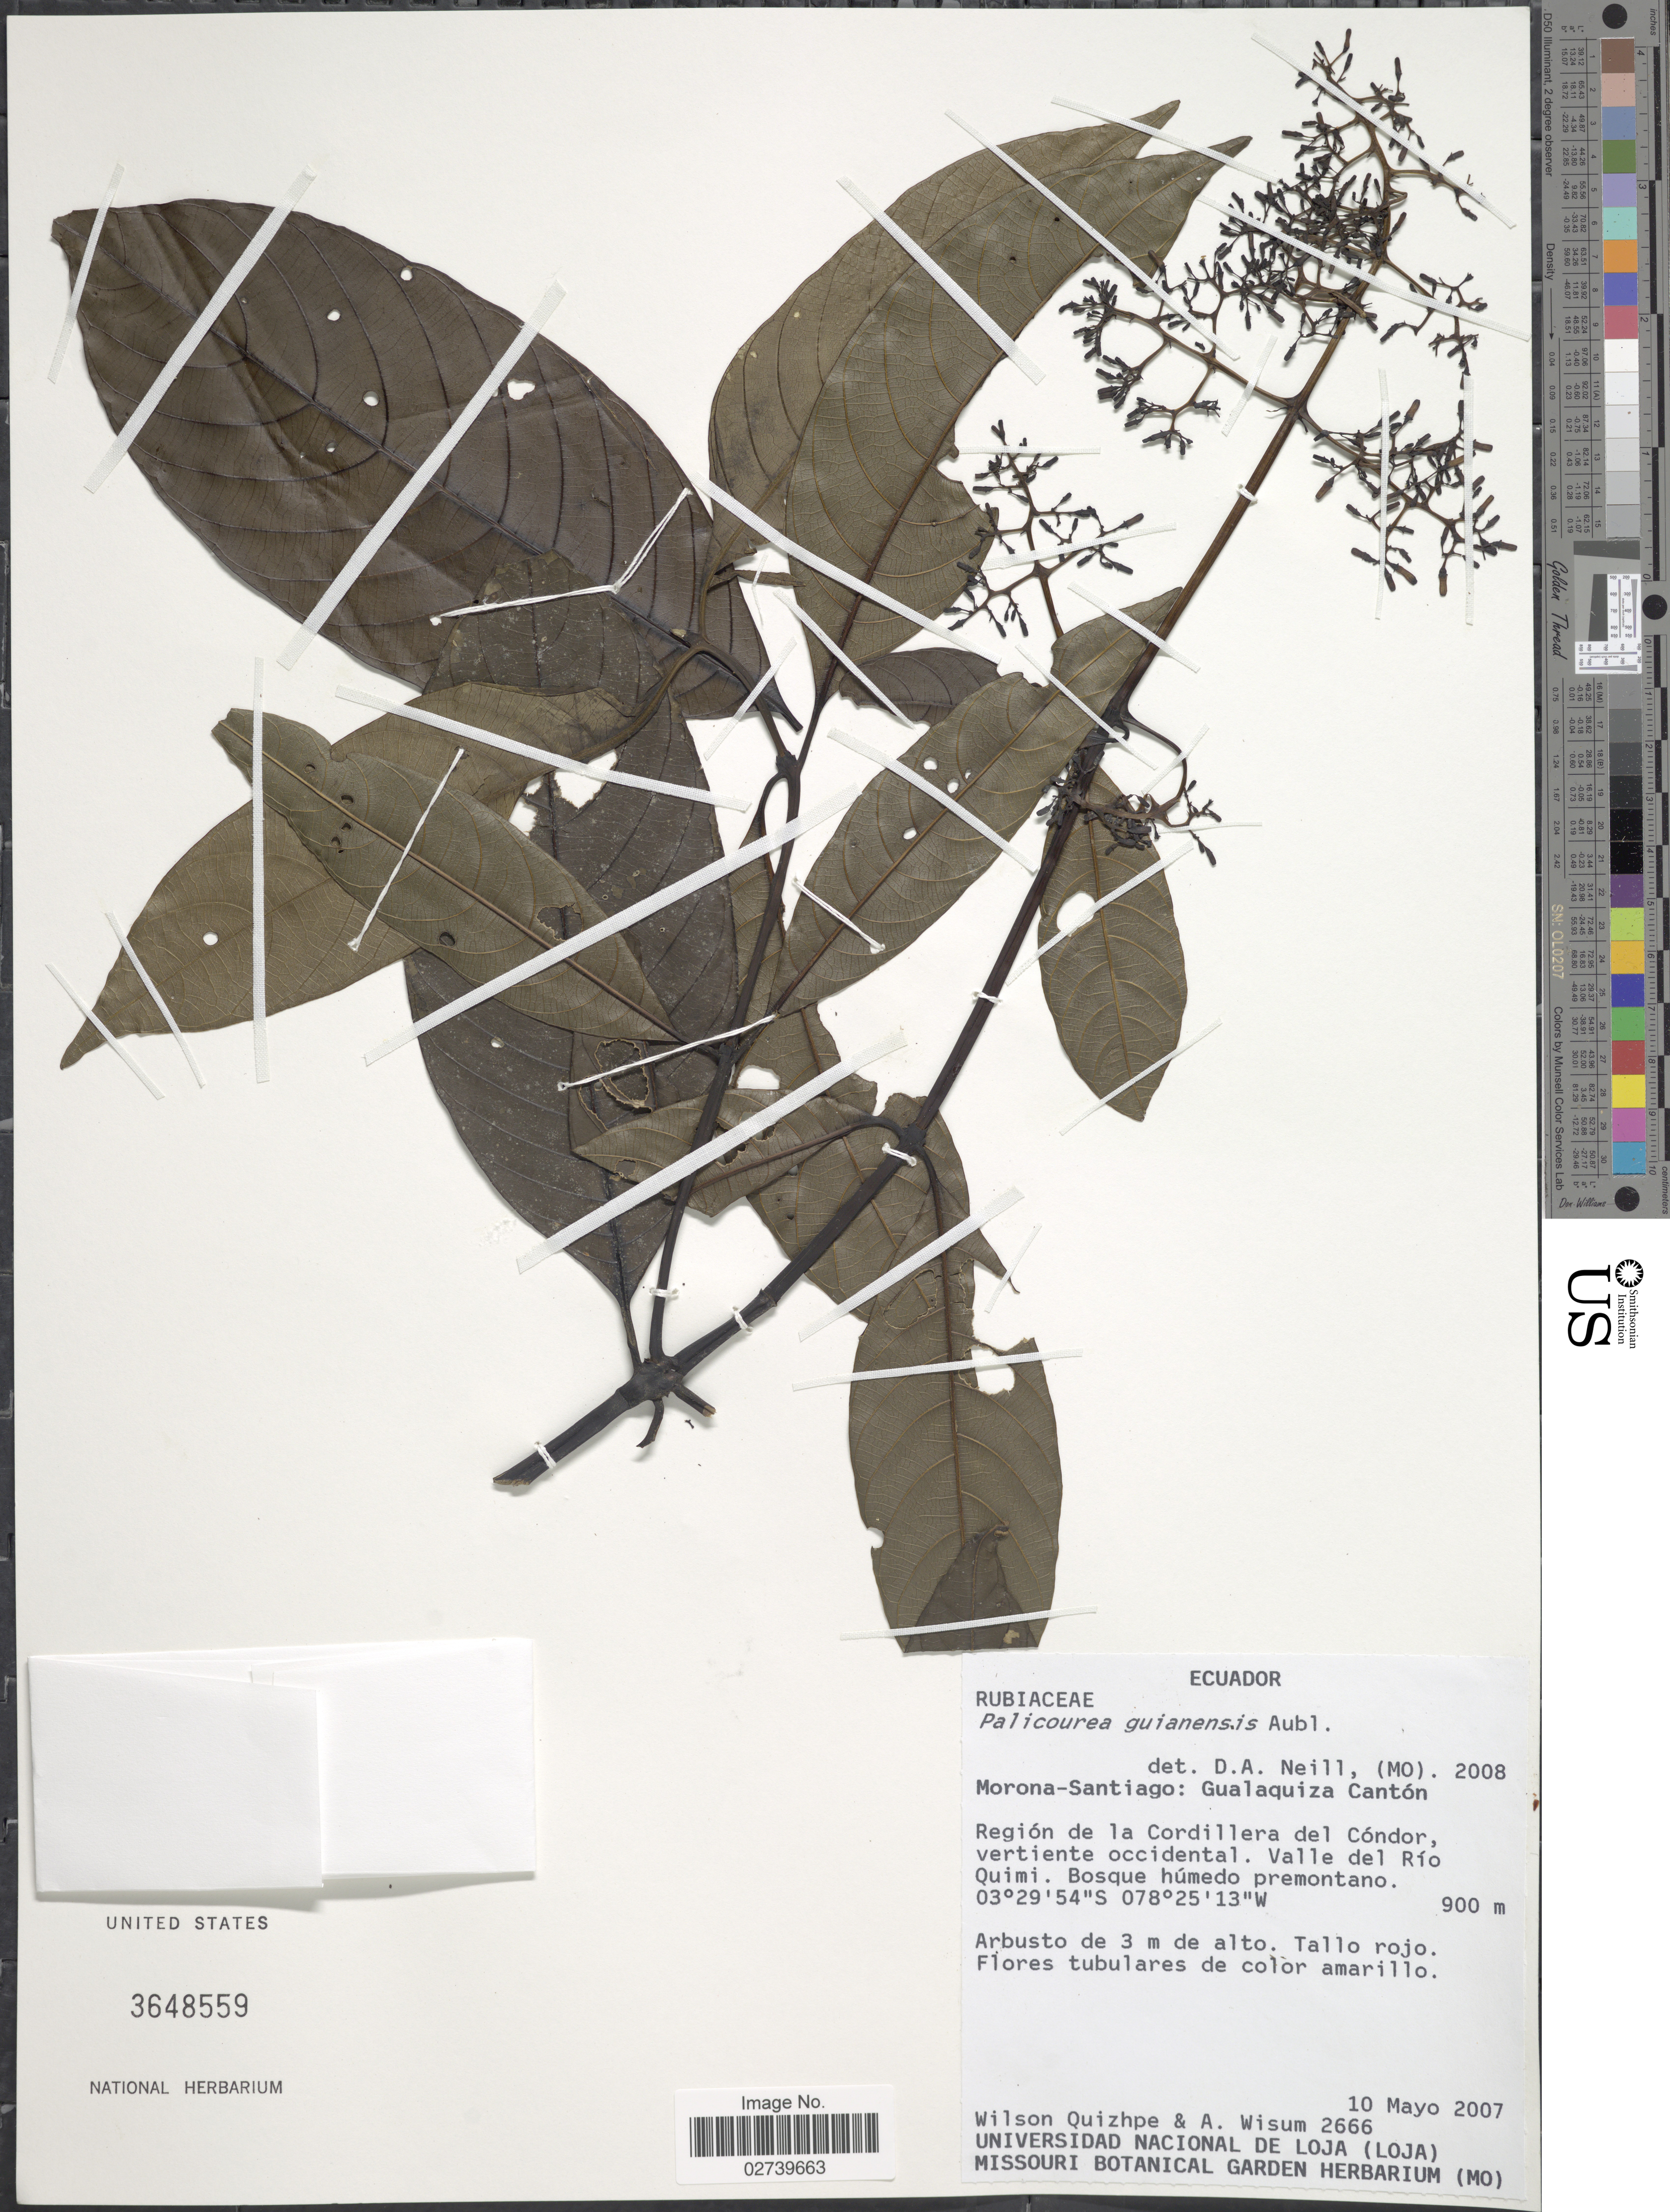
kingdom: Plantae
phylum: Tracheophyta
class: Magnoliopsida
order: Gentianales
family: Rubiaceae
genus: Palicourea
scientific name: Palicourea guianensis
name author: Aubl.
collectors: W. Quizhpe & A. Wisum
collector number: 2666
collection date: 2007-05-10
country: Ecuador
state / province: Morona-Santiago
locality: Gualaquiza Canton, Region de la Cordillera del Condor, vertiente occidental, Valle del Rio Quimi.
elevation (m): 900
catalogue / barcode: US 3648559